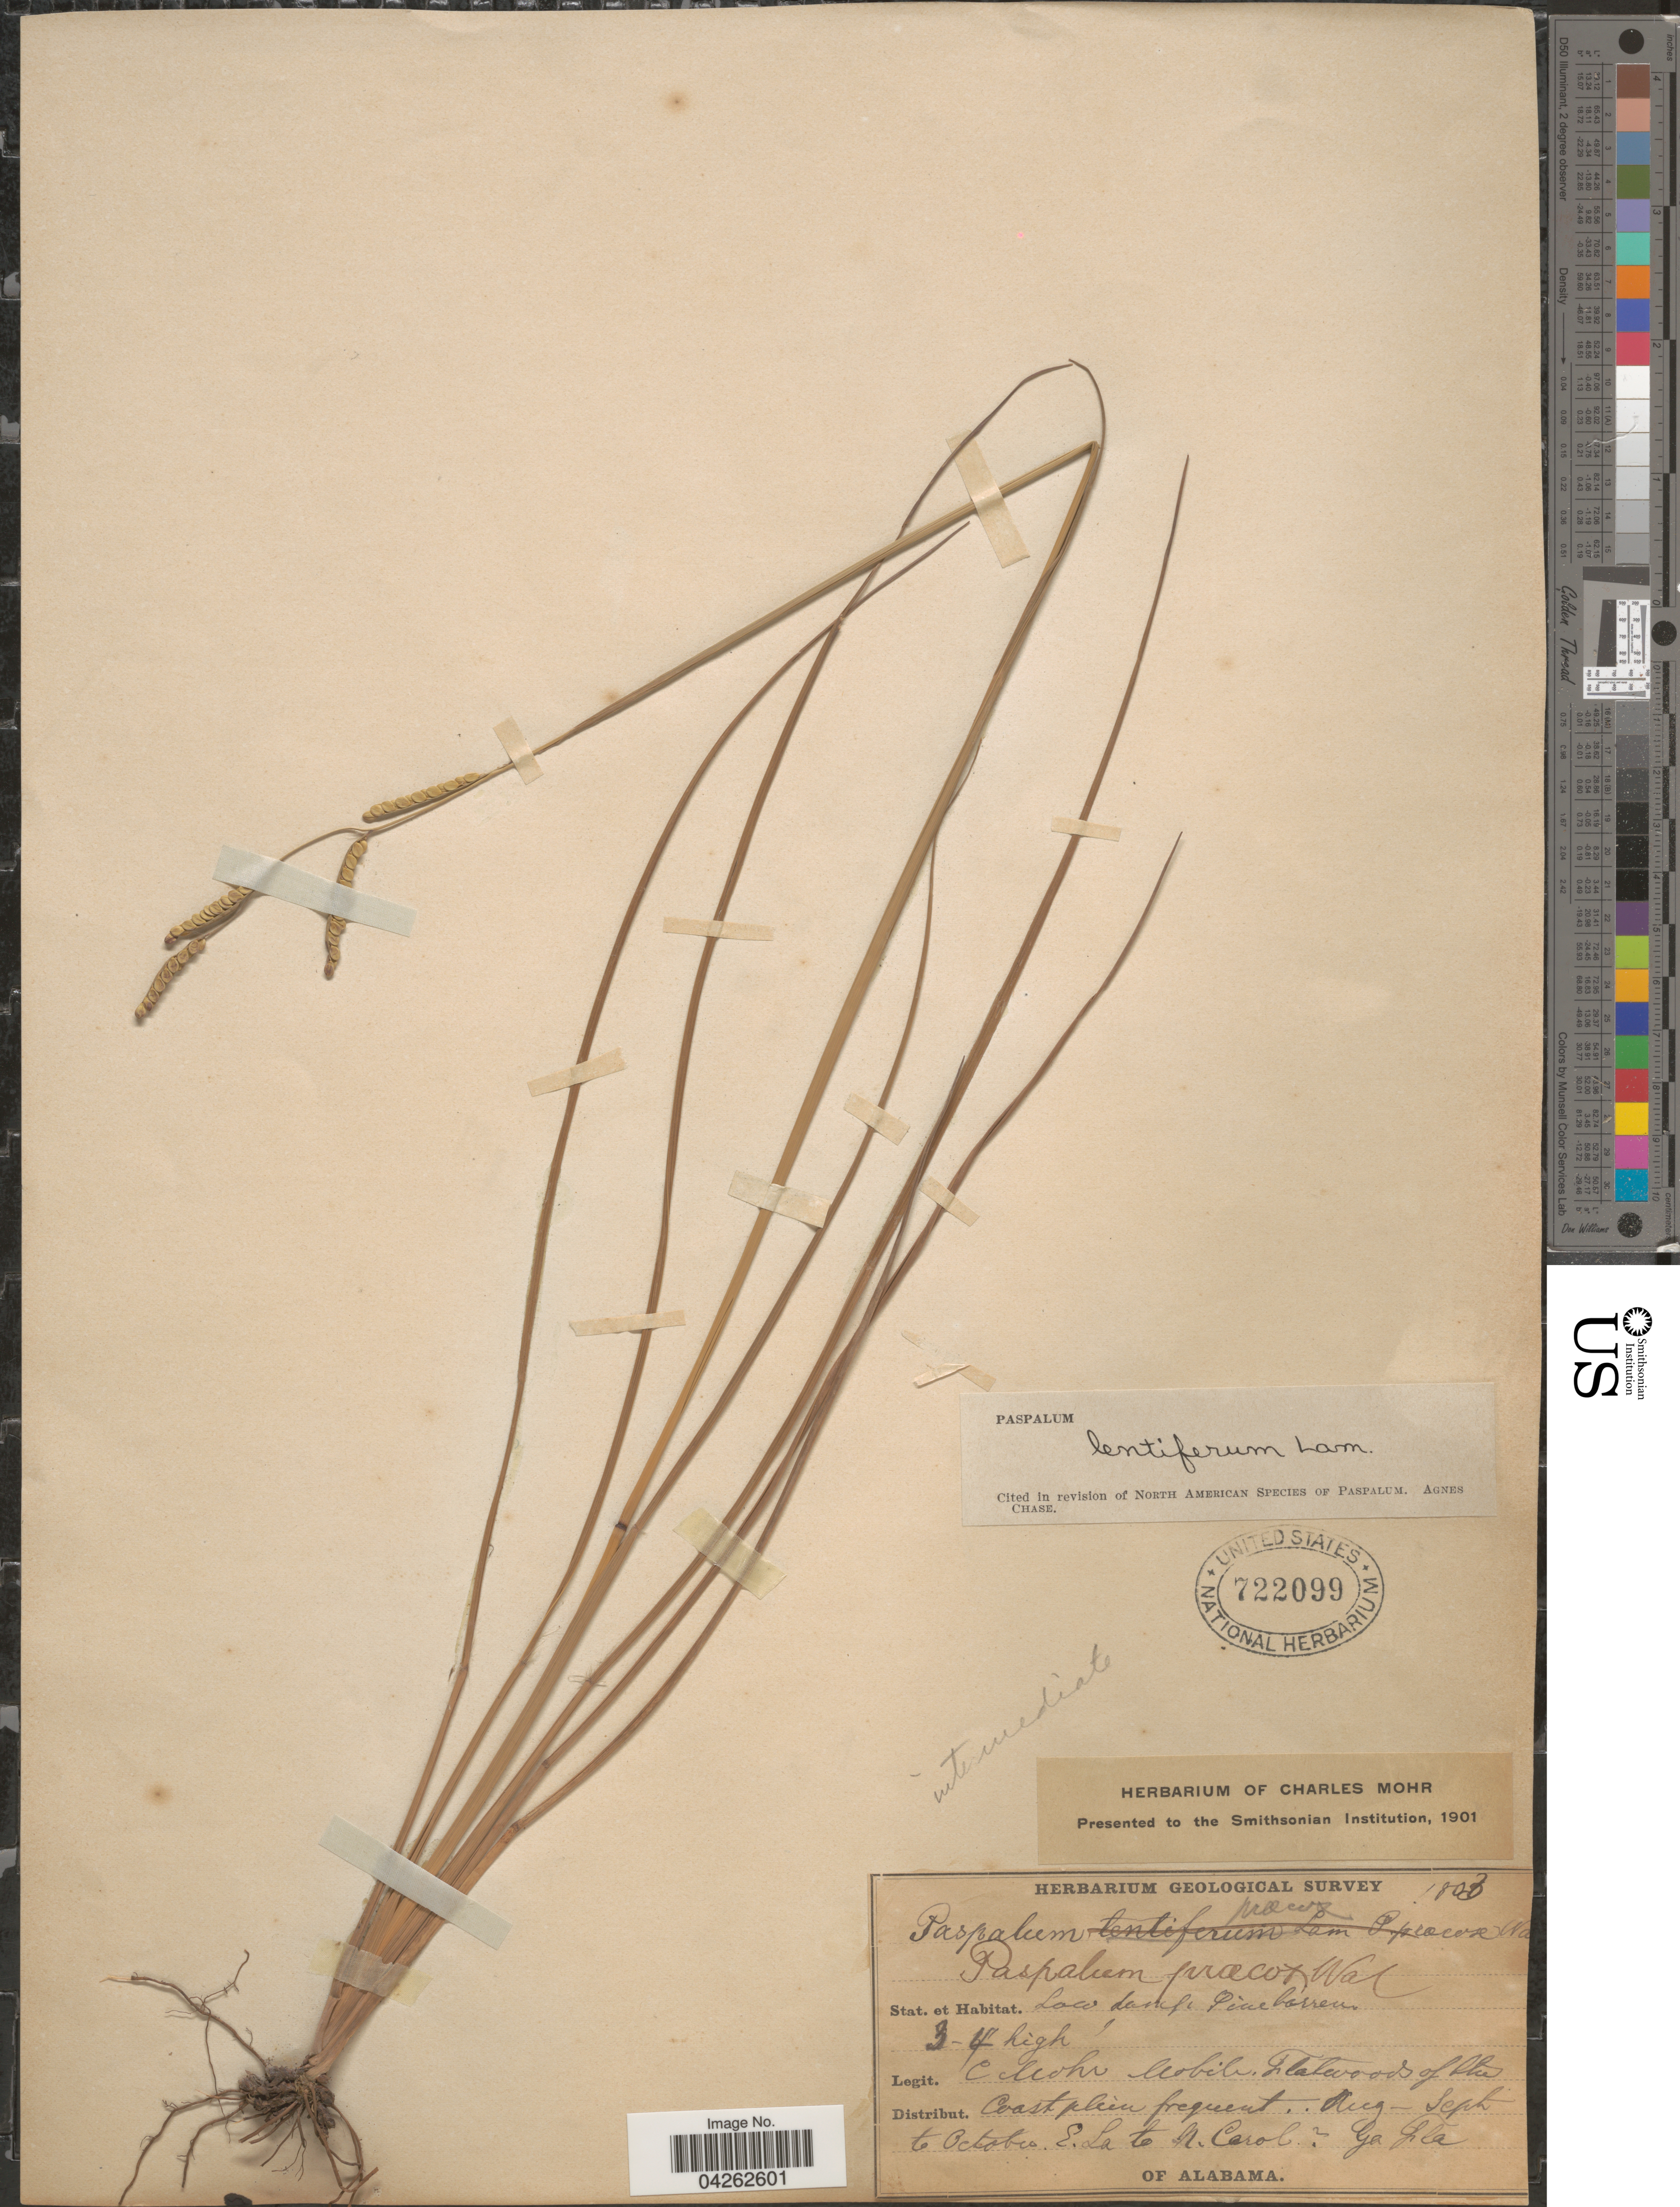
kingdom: Plantae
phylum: Tracheophyta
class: Liliopsida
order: Poales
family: Poaceae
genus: Paspalum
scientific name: Paspalum lentiferum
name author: Lam.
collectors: Mohr, C. T. (herbarium)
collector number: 1803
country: United States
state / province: Alabama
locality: Geological Survey of Alabama. Mobile. Flatwoods of the Coast plain frequent. E. La to N. Carol. Ga Fla.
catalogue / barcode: US 722099